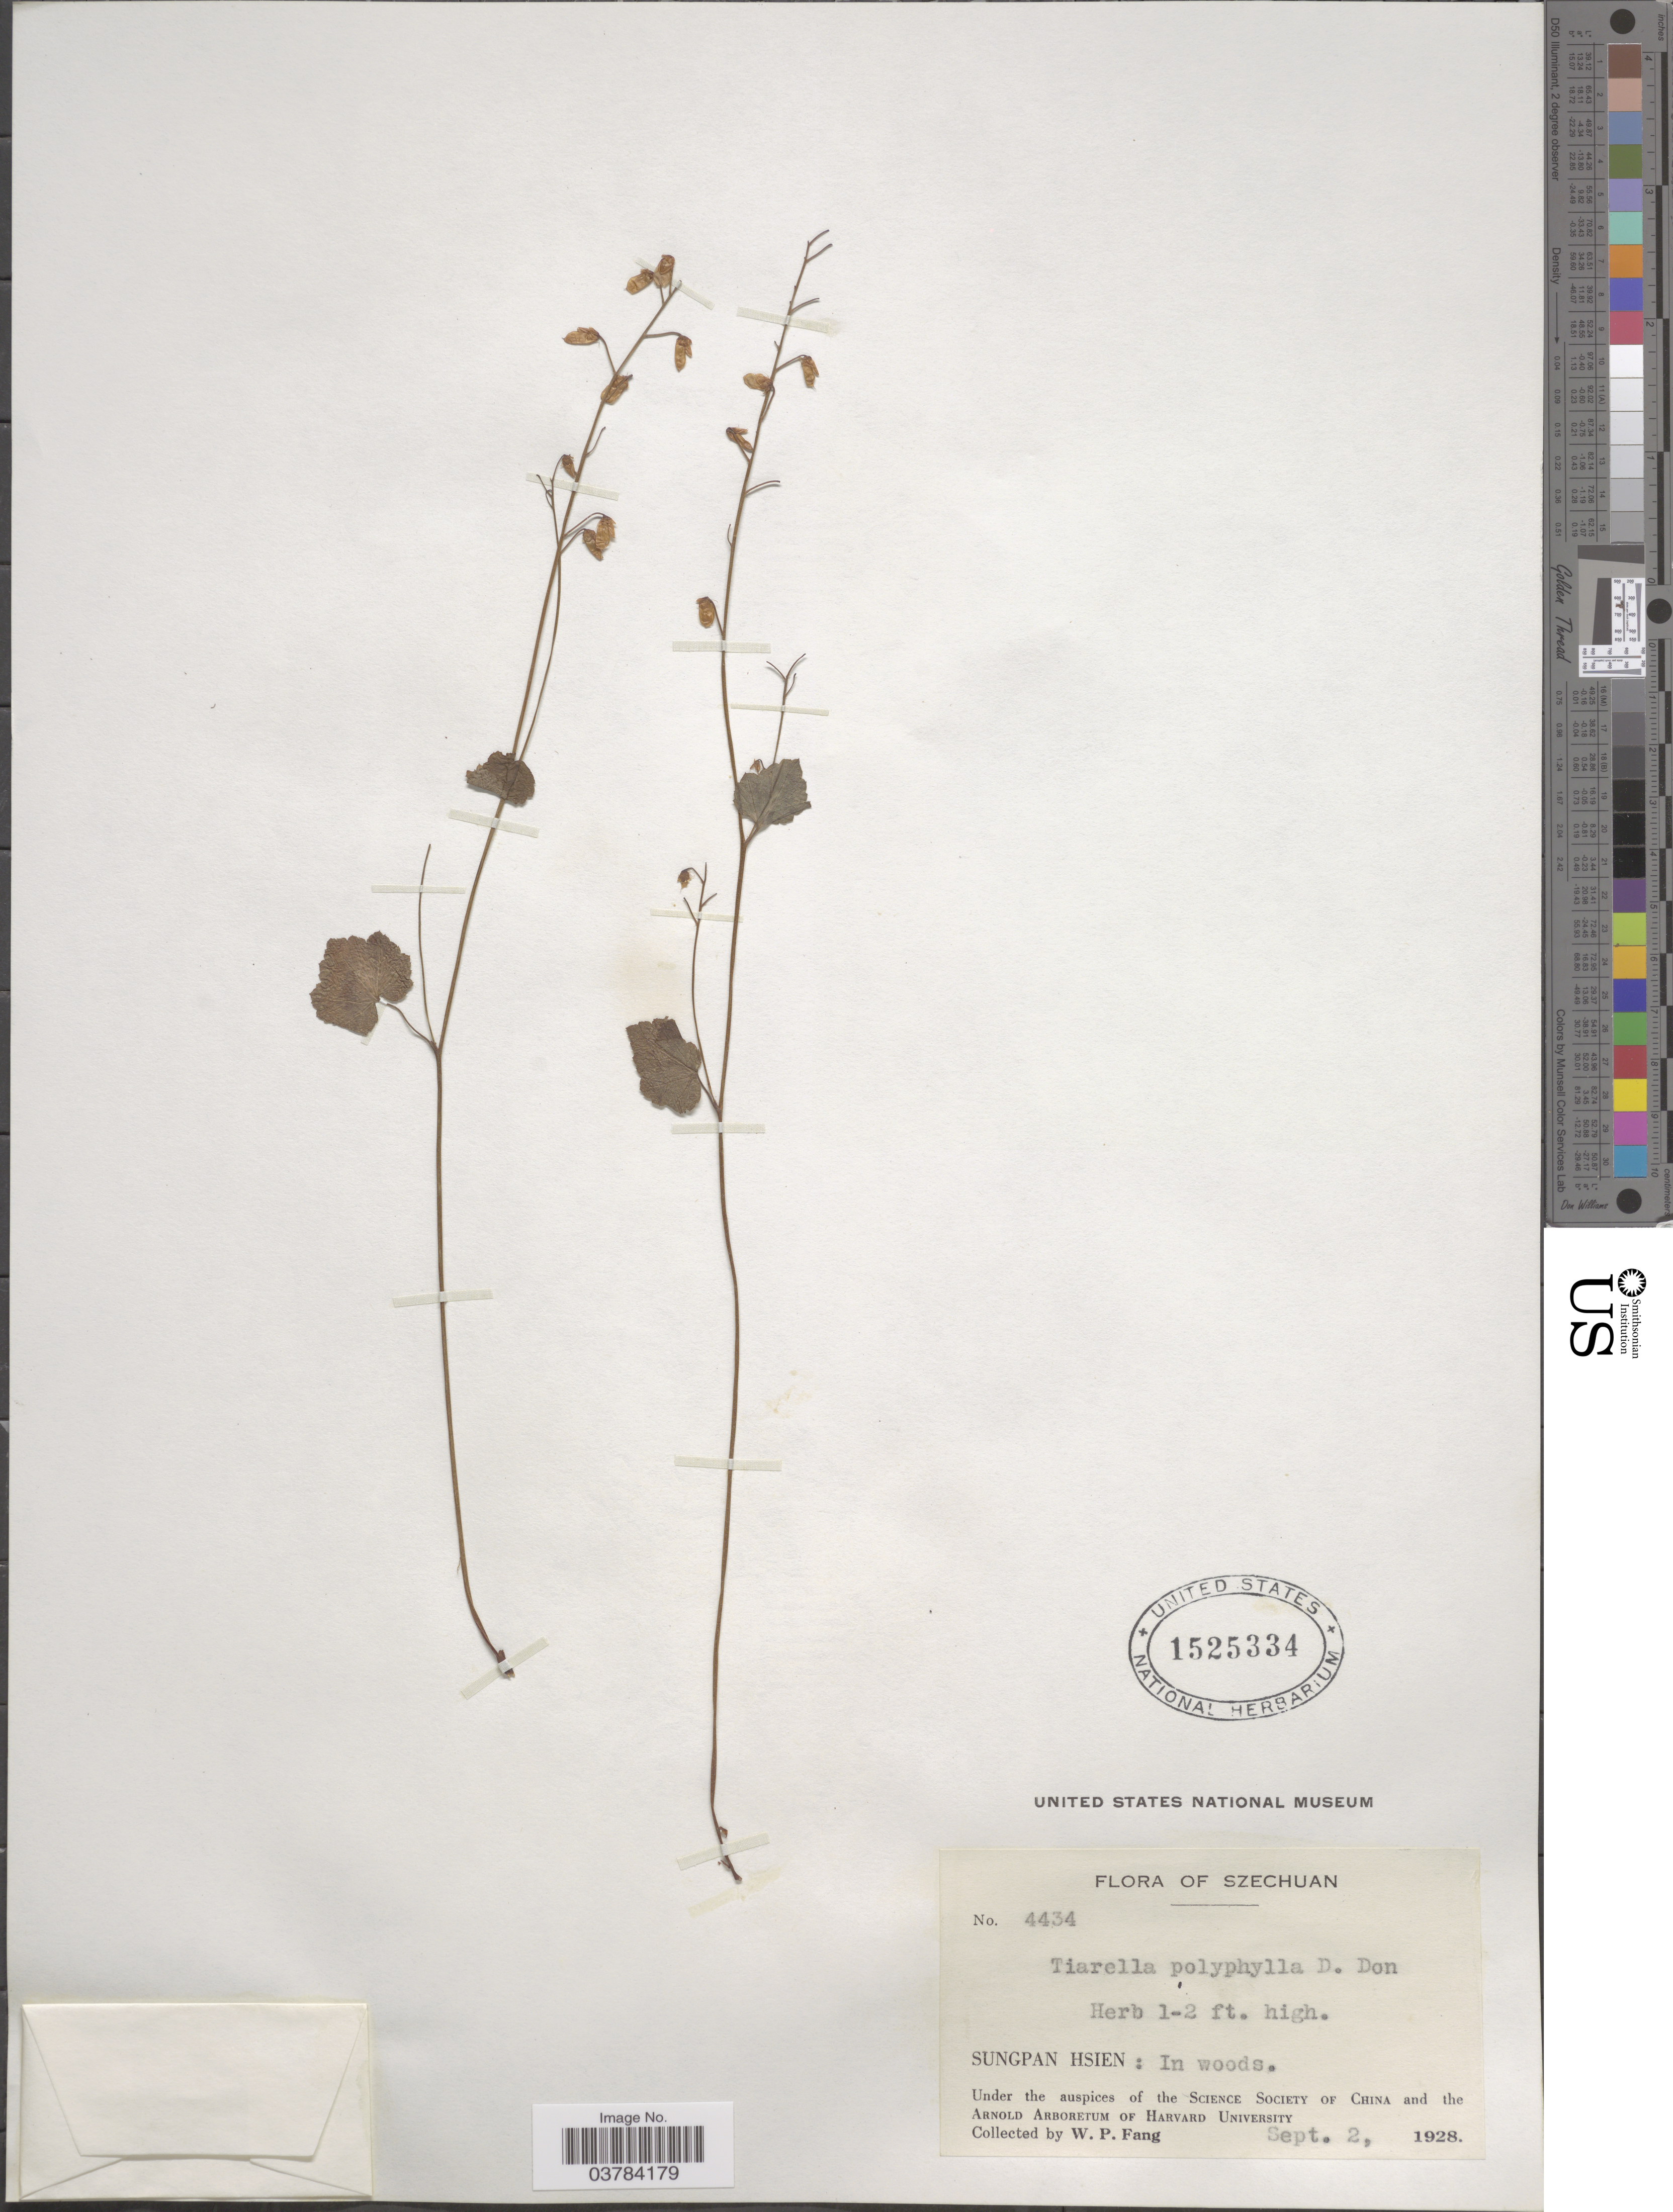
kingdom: Plantae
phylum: Tracheophyta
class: Magnoliopsida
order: Saxifragales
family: Saxifragaceae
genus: Tiarella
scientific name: Tiarella polyphylla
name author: D. Don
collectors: W. P. Fang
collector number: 4434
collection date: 1928-09-02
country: China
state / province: Sichuan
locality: Szechuan. Sungpan Hsien.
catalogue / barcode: US 1525334